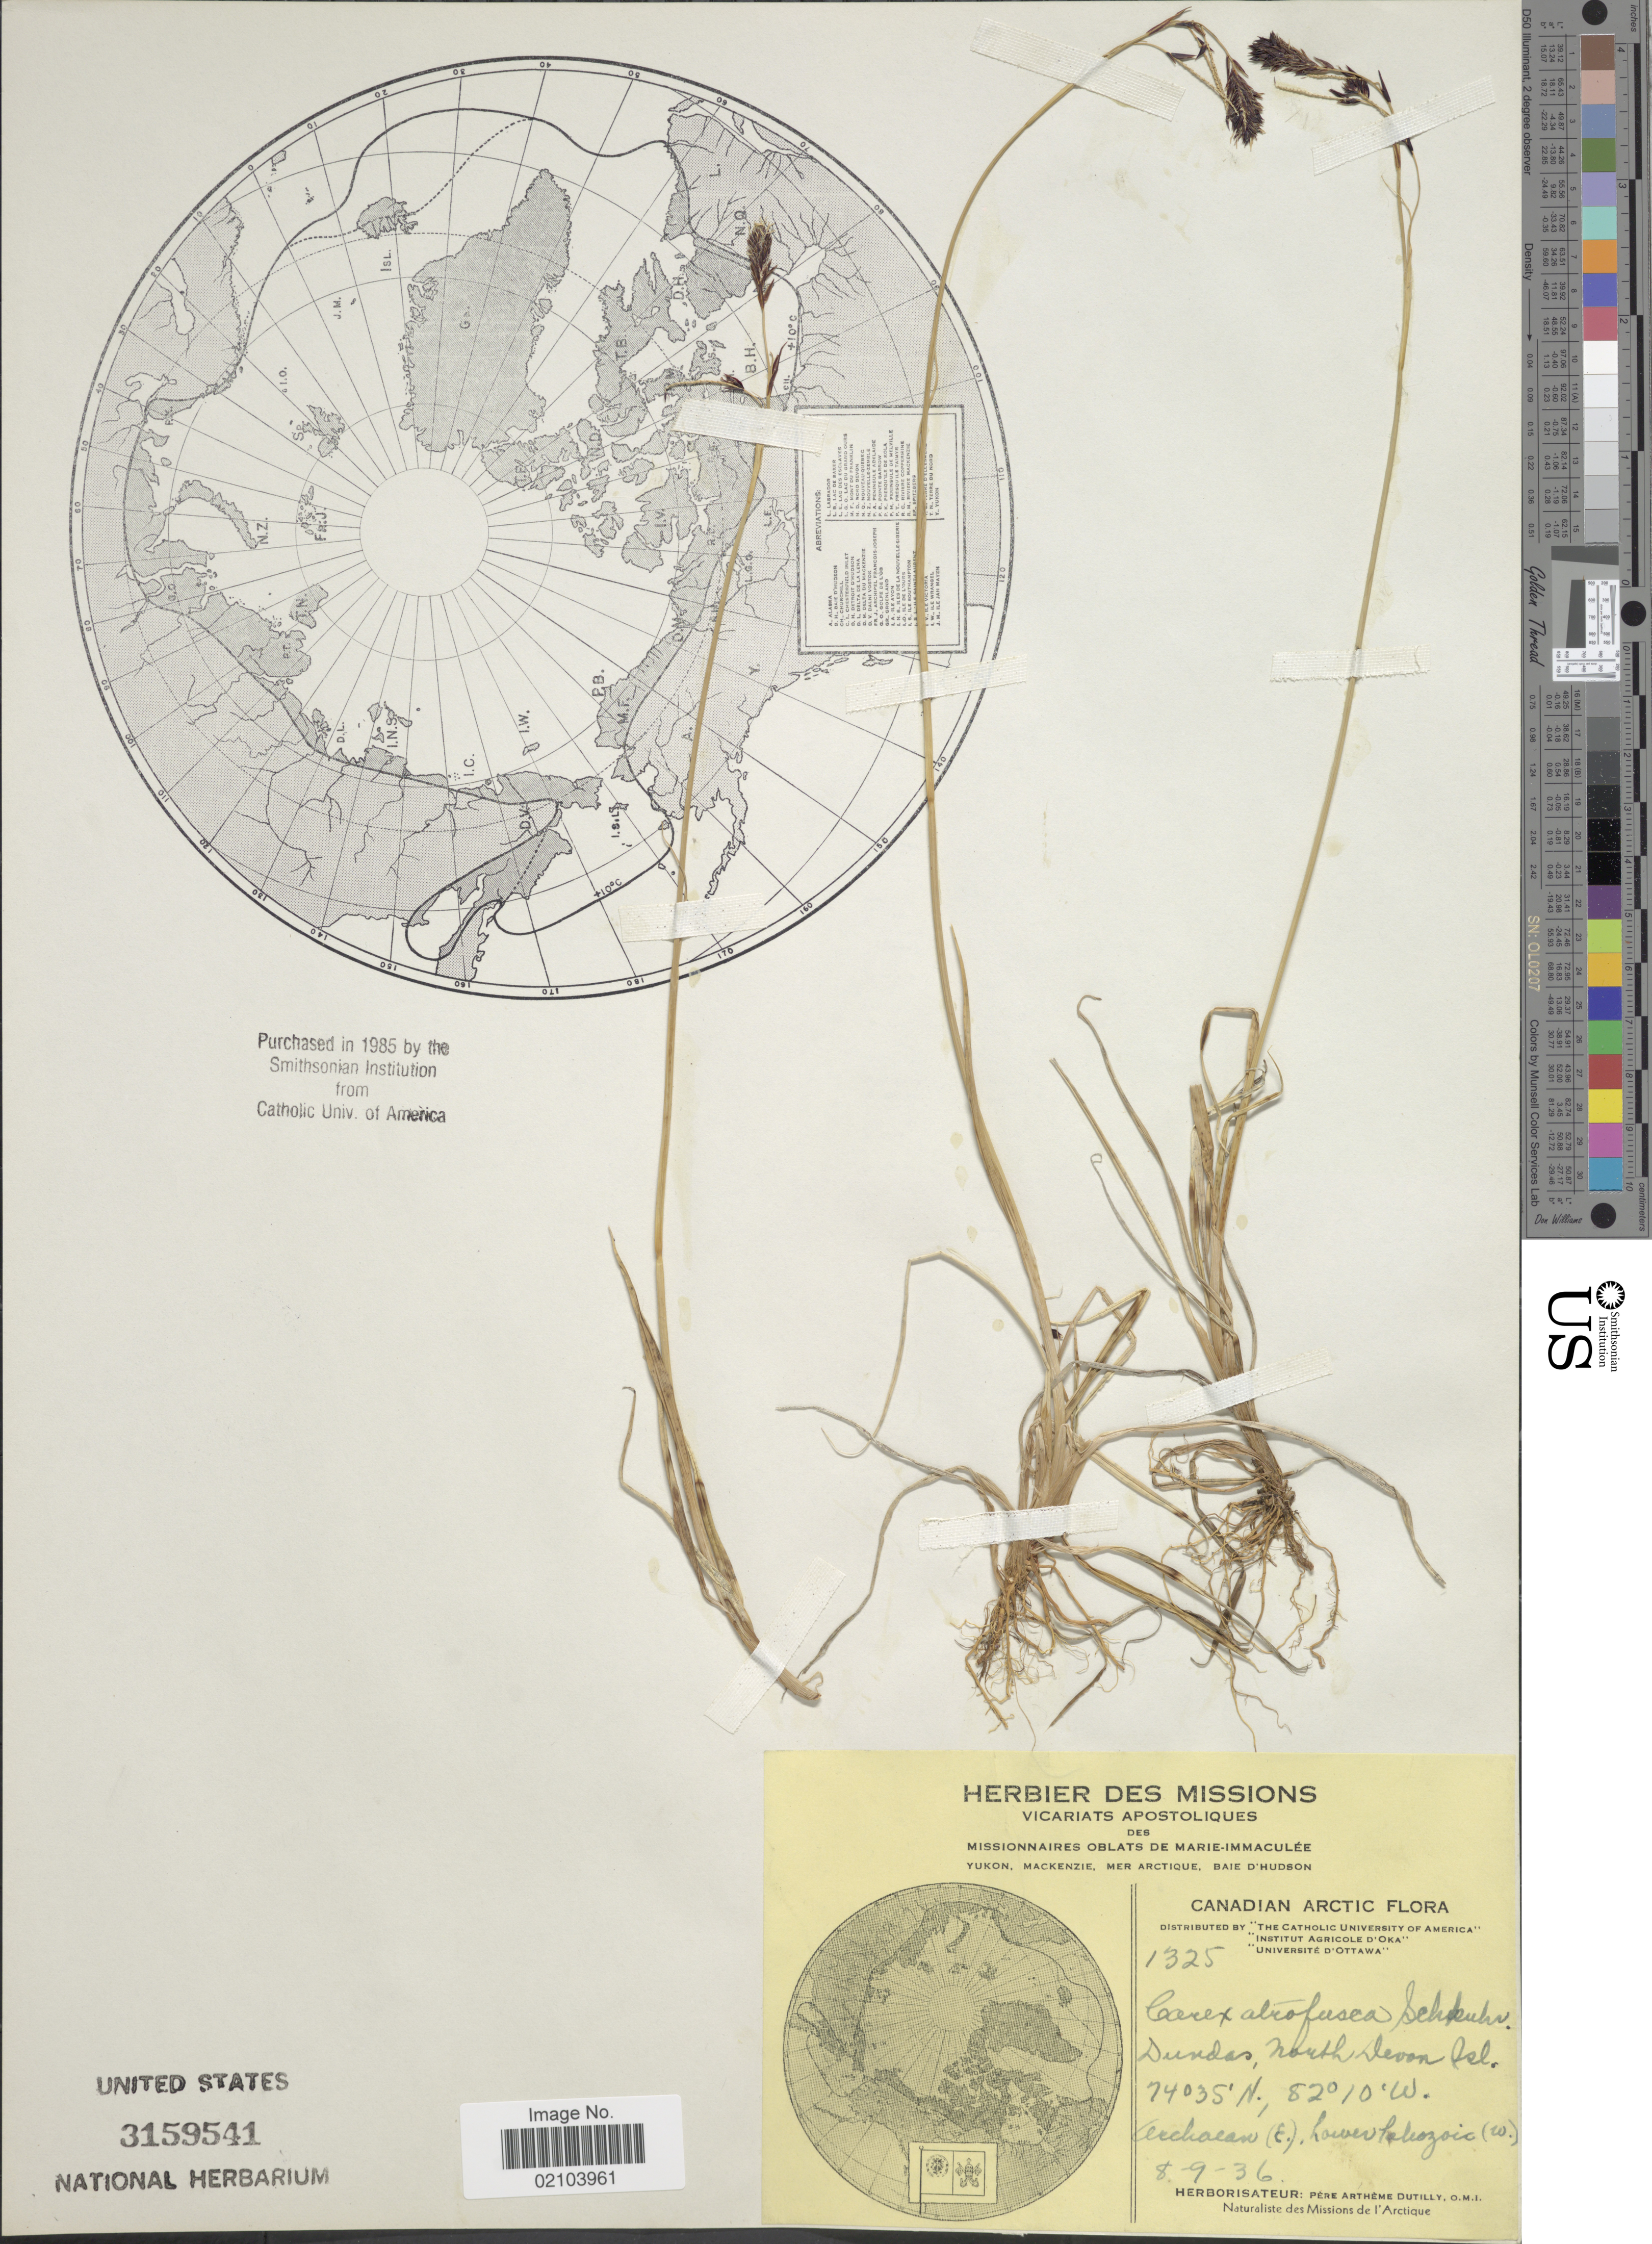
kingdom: Plantae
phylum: Tracheophyta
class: Liliopsida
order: Poales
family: Cyperaceae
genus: Carex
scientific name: Carex atrofusca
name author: Schkuhr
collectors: P. Dutilly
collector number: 1325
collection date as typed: Transcribed d/m/y: 8/9/36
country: Canada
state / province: Nunavut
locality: Canadian Arctic. Dundas, North Devon Isl.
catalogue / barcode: US 3159541